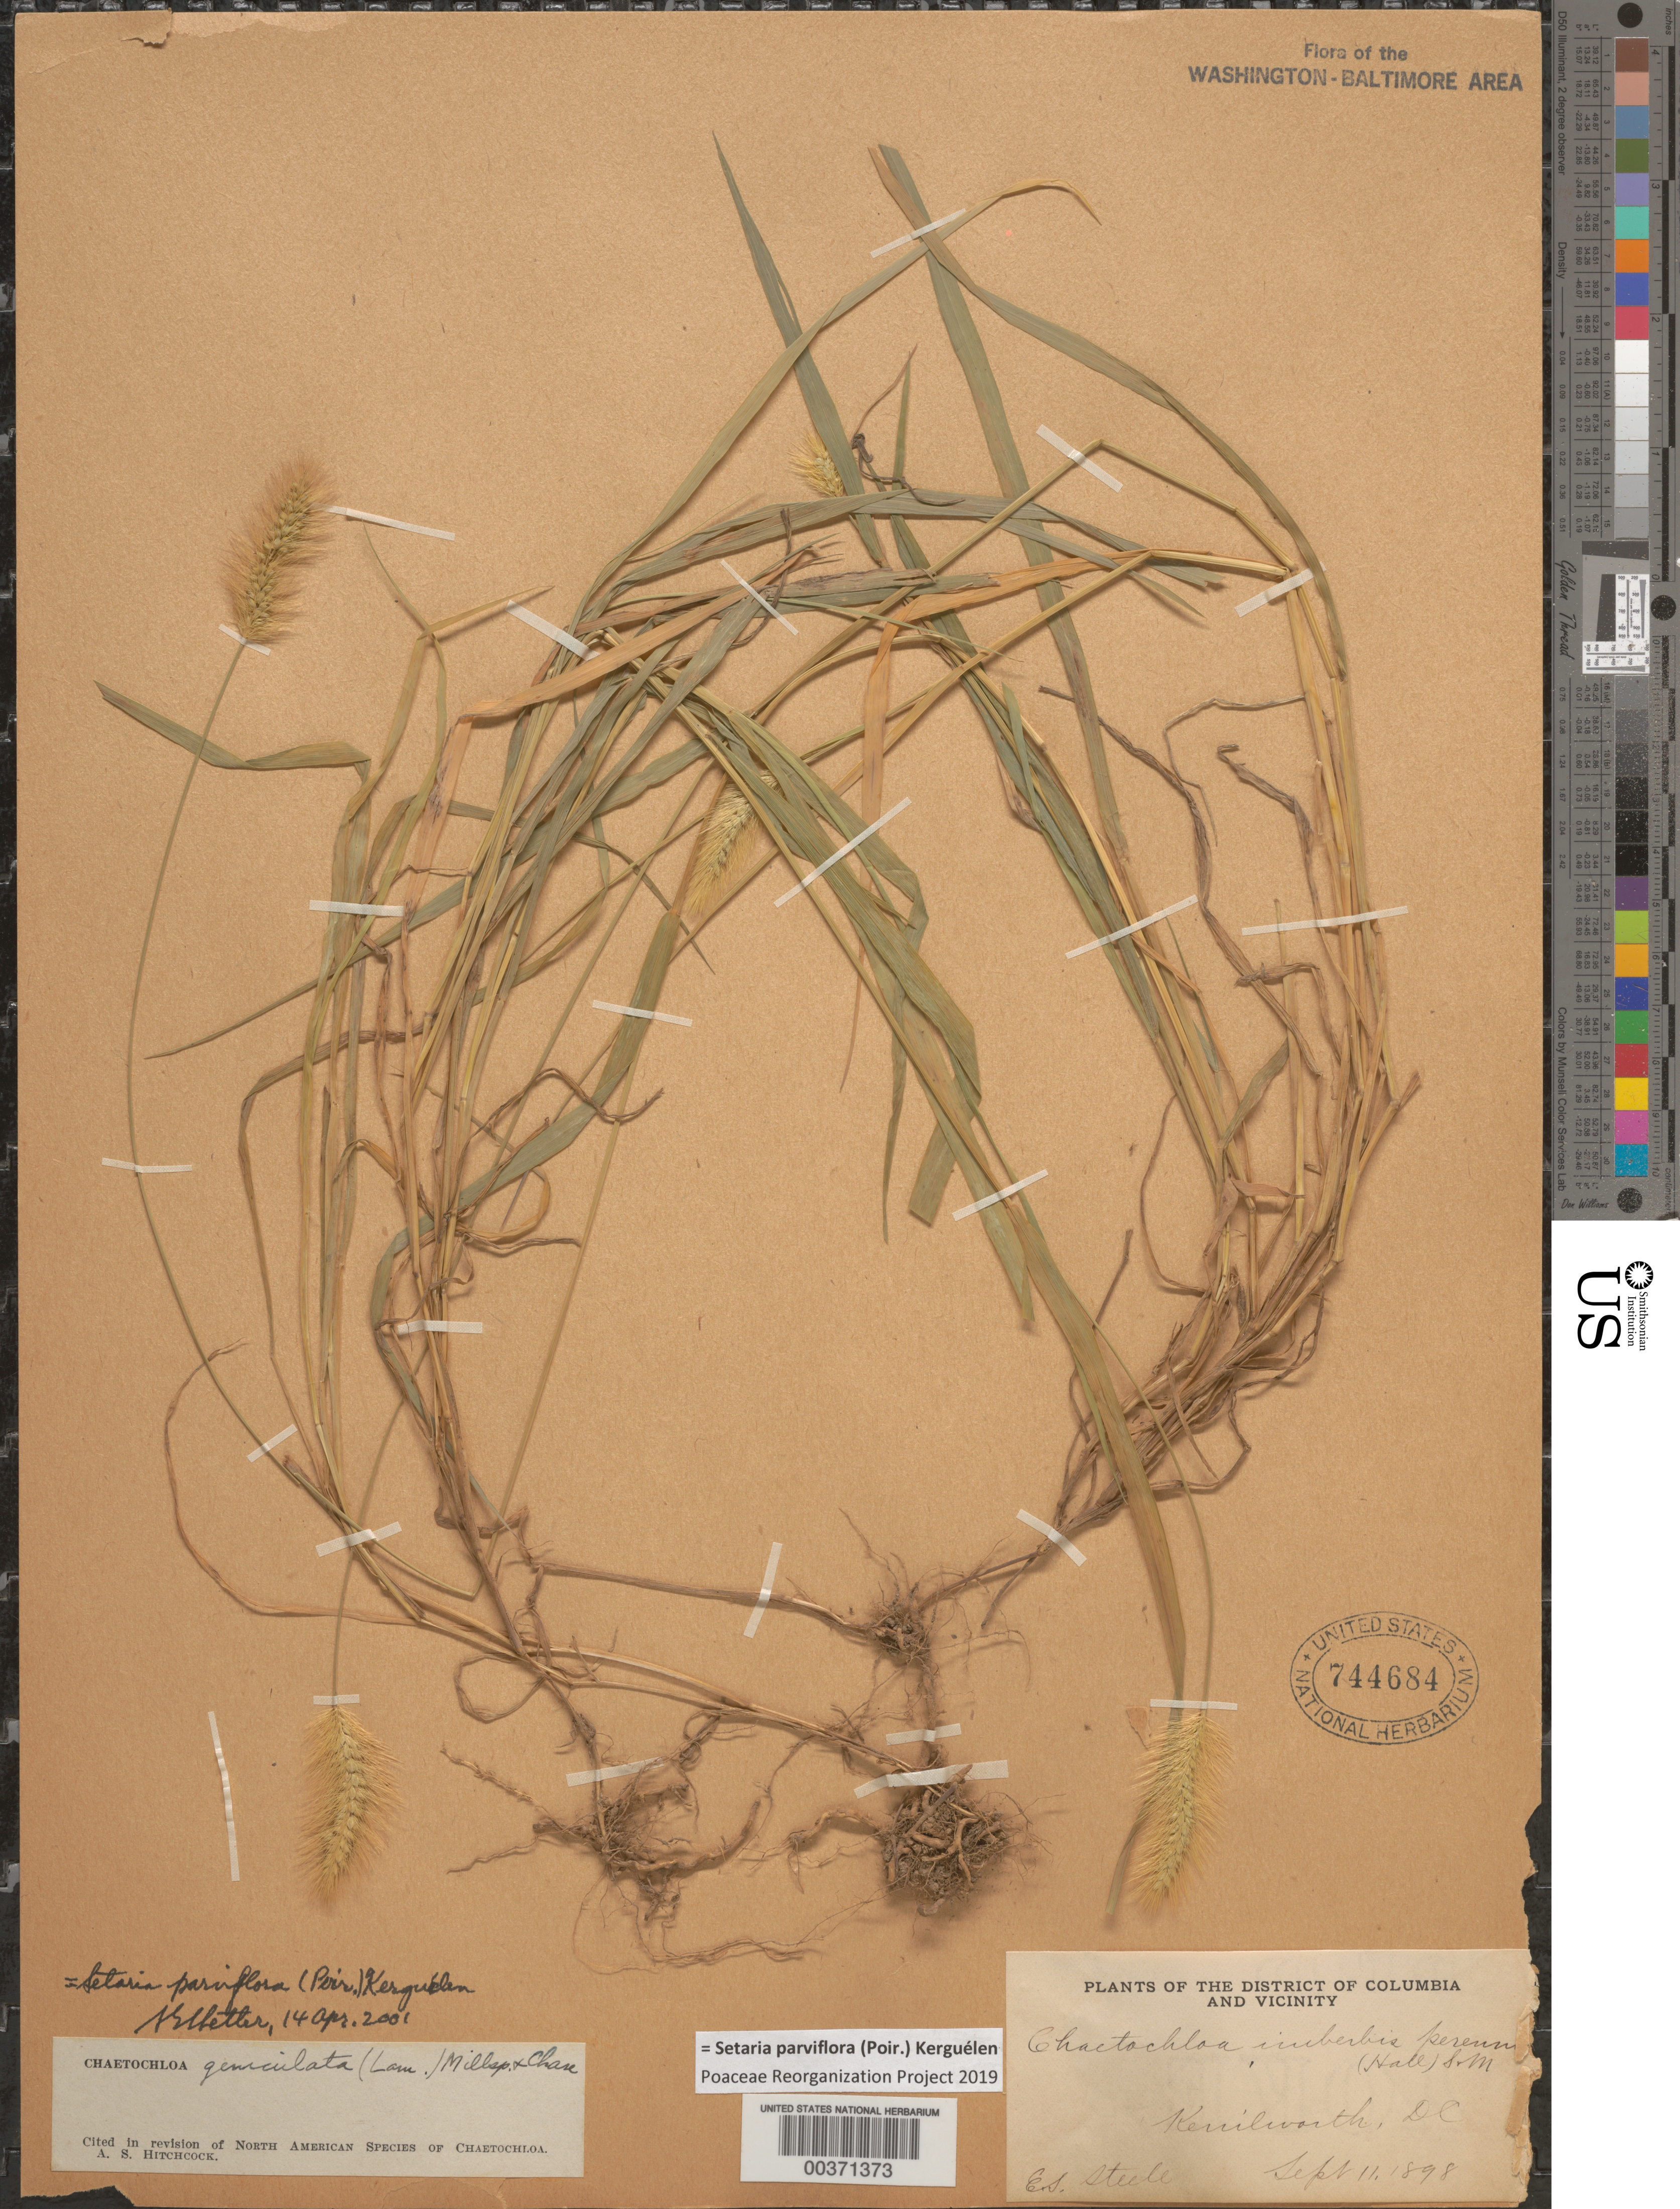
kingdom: Plantae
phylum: Tracheophyta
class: Liliopsida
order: Poales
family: Poaceae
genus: Setaria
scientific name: Setaria parviflora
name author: (Poir.) Kerguélen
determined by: Shetler, Stanwyn G., (US), NMNH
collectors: E. Steele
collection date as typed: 11 Sep 1898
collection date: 1898-09-11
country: United States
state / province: District of Columbia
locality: Kenilworth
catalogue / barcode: US 744684